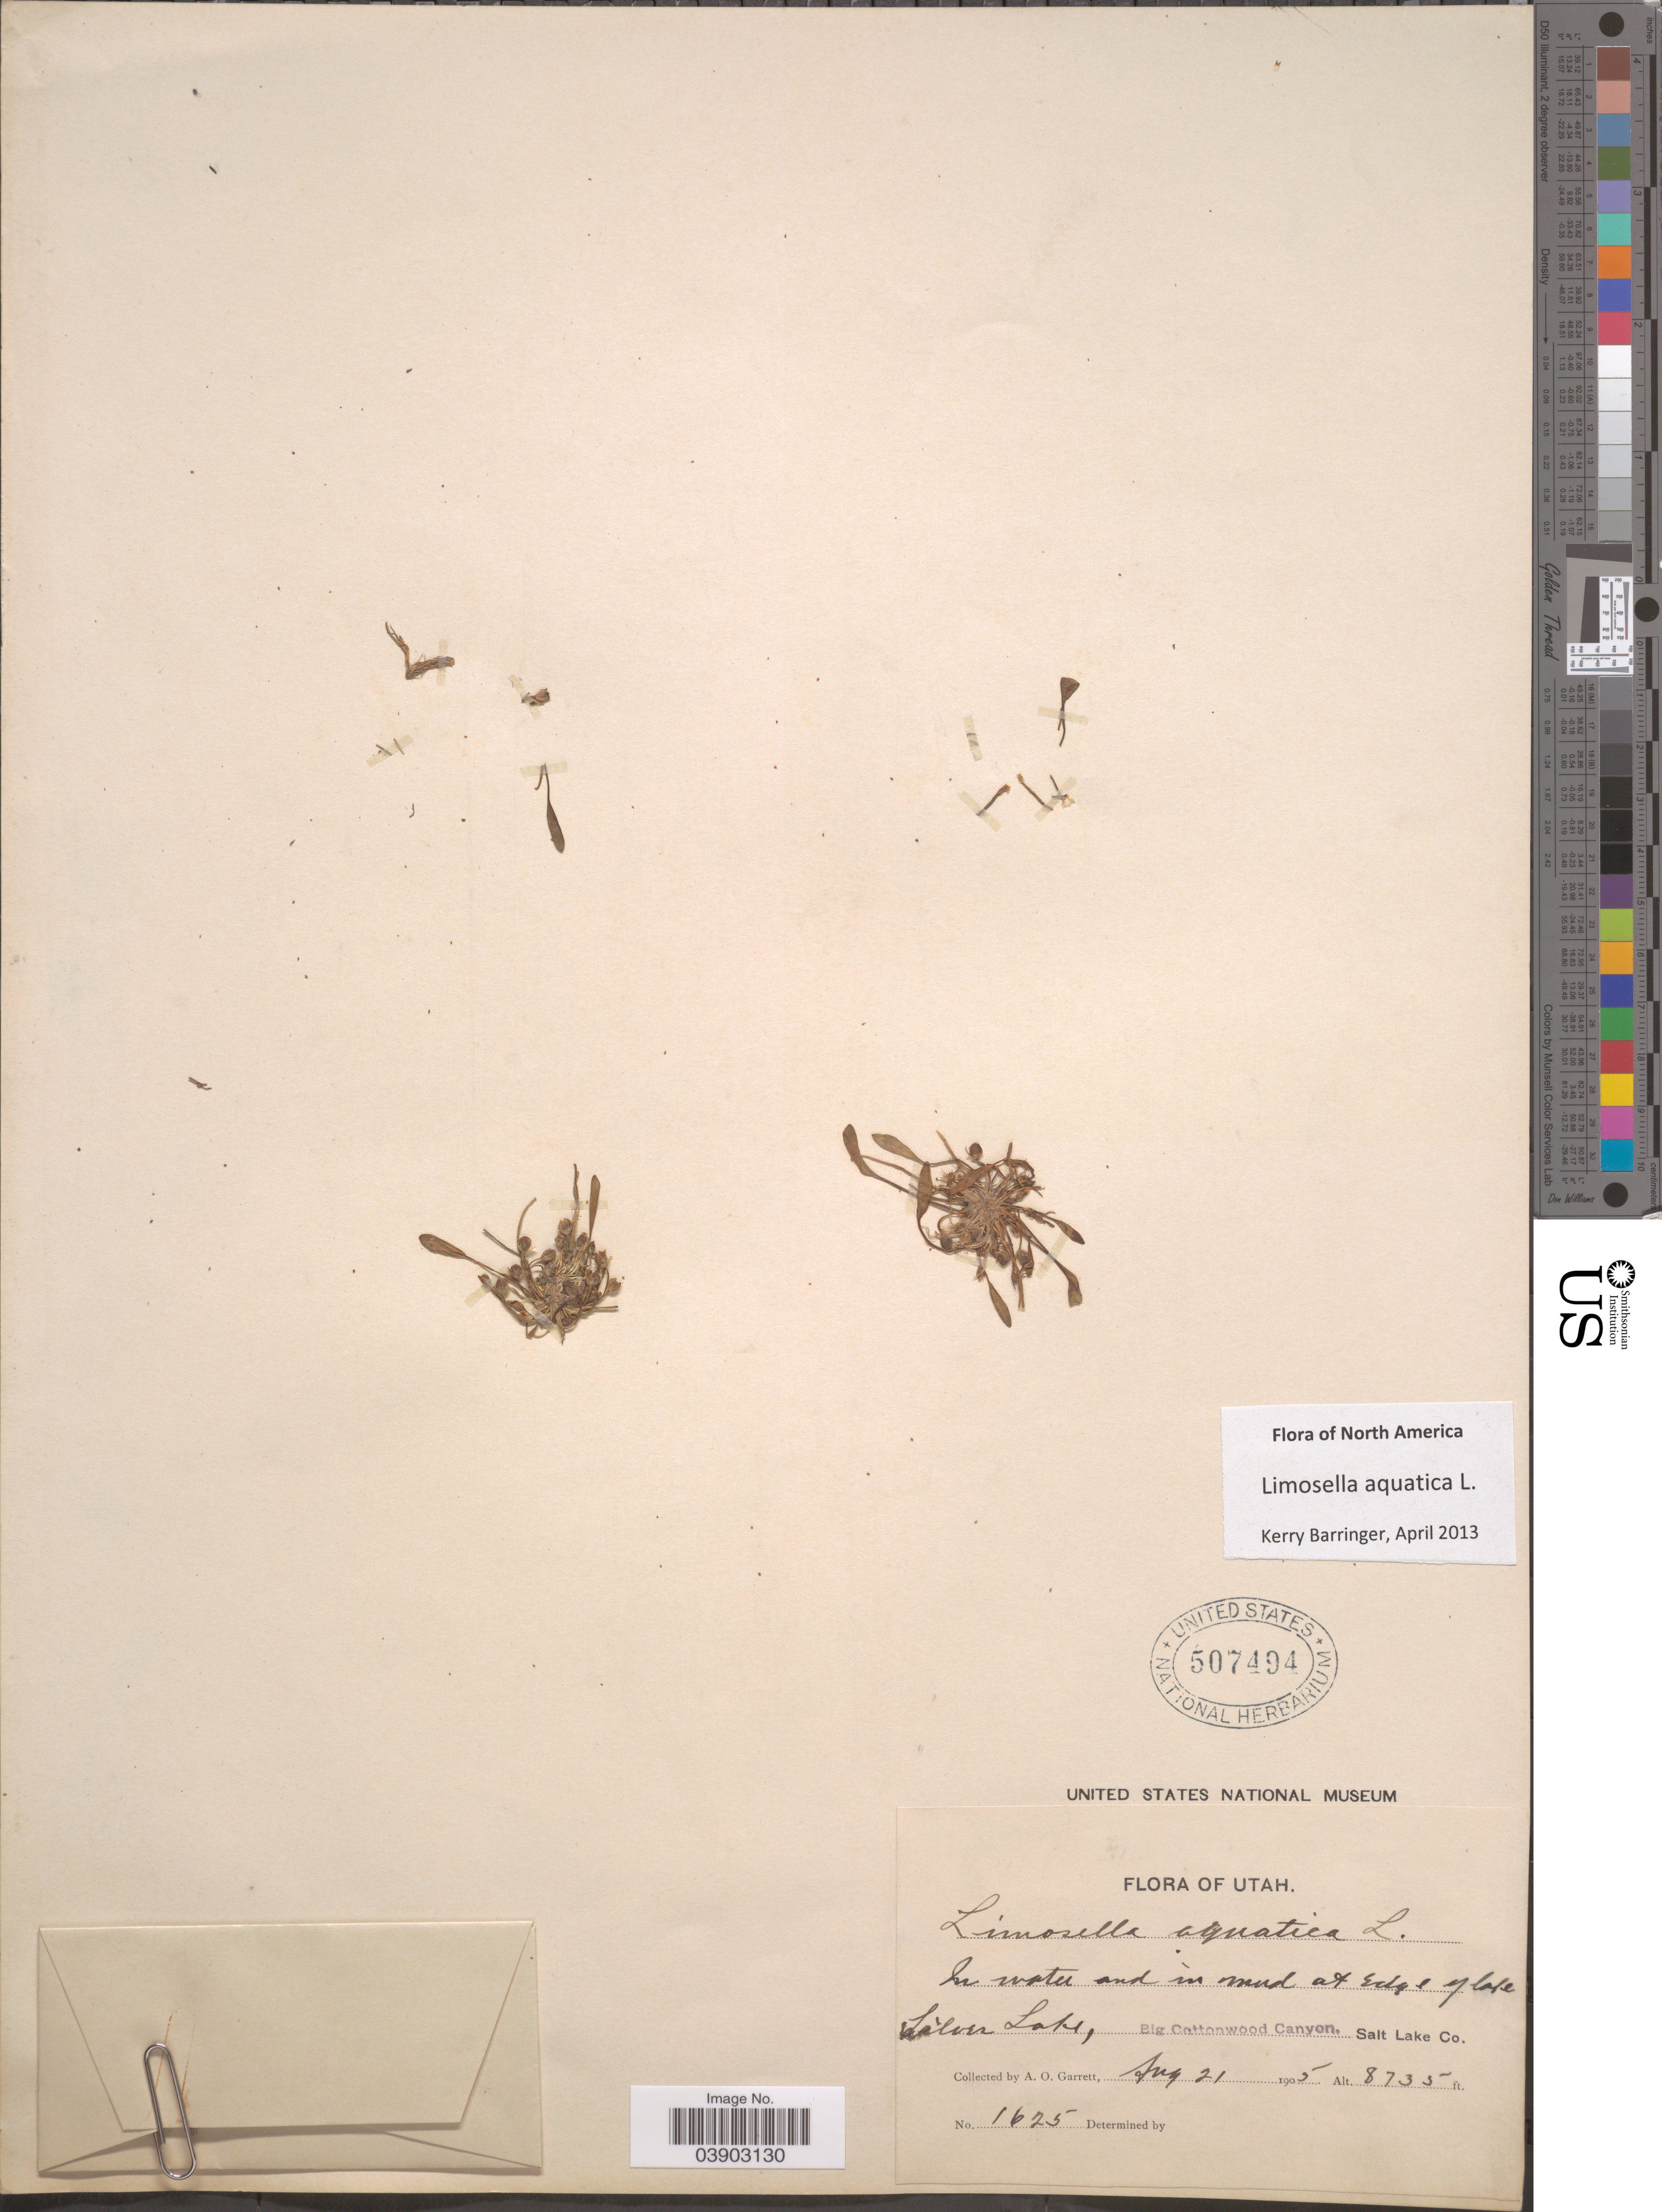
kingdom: Plantae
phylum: Tracheophyta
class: Magnoliopsida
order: Lamiales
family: Scrophulariaceae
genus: Limosella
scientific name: Limosella aquatica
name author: L.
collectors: A. O. Garrett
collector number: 1625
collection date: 1905-08-21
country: United States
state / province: Utah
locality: In water and in mud at Edge of lake. Silver Lake, Big Cottonwood Canyon Salt Lake Co.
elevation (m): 2662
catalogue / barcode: US 507494